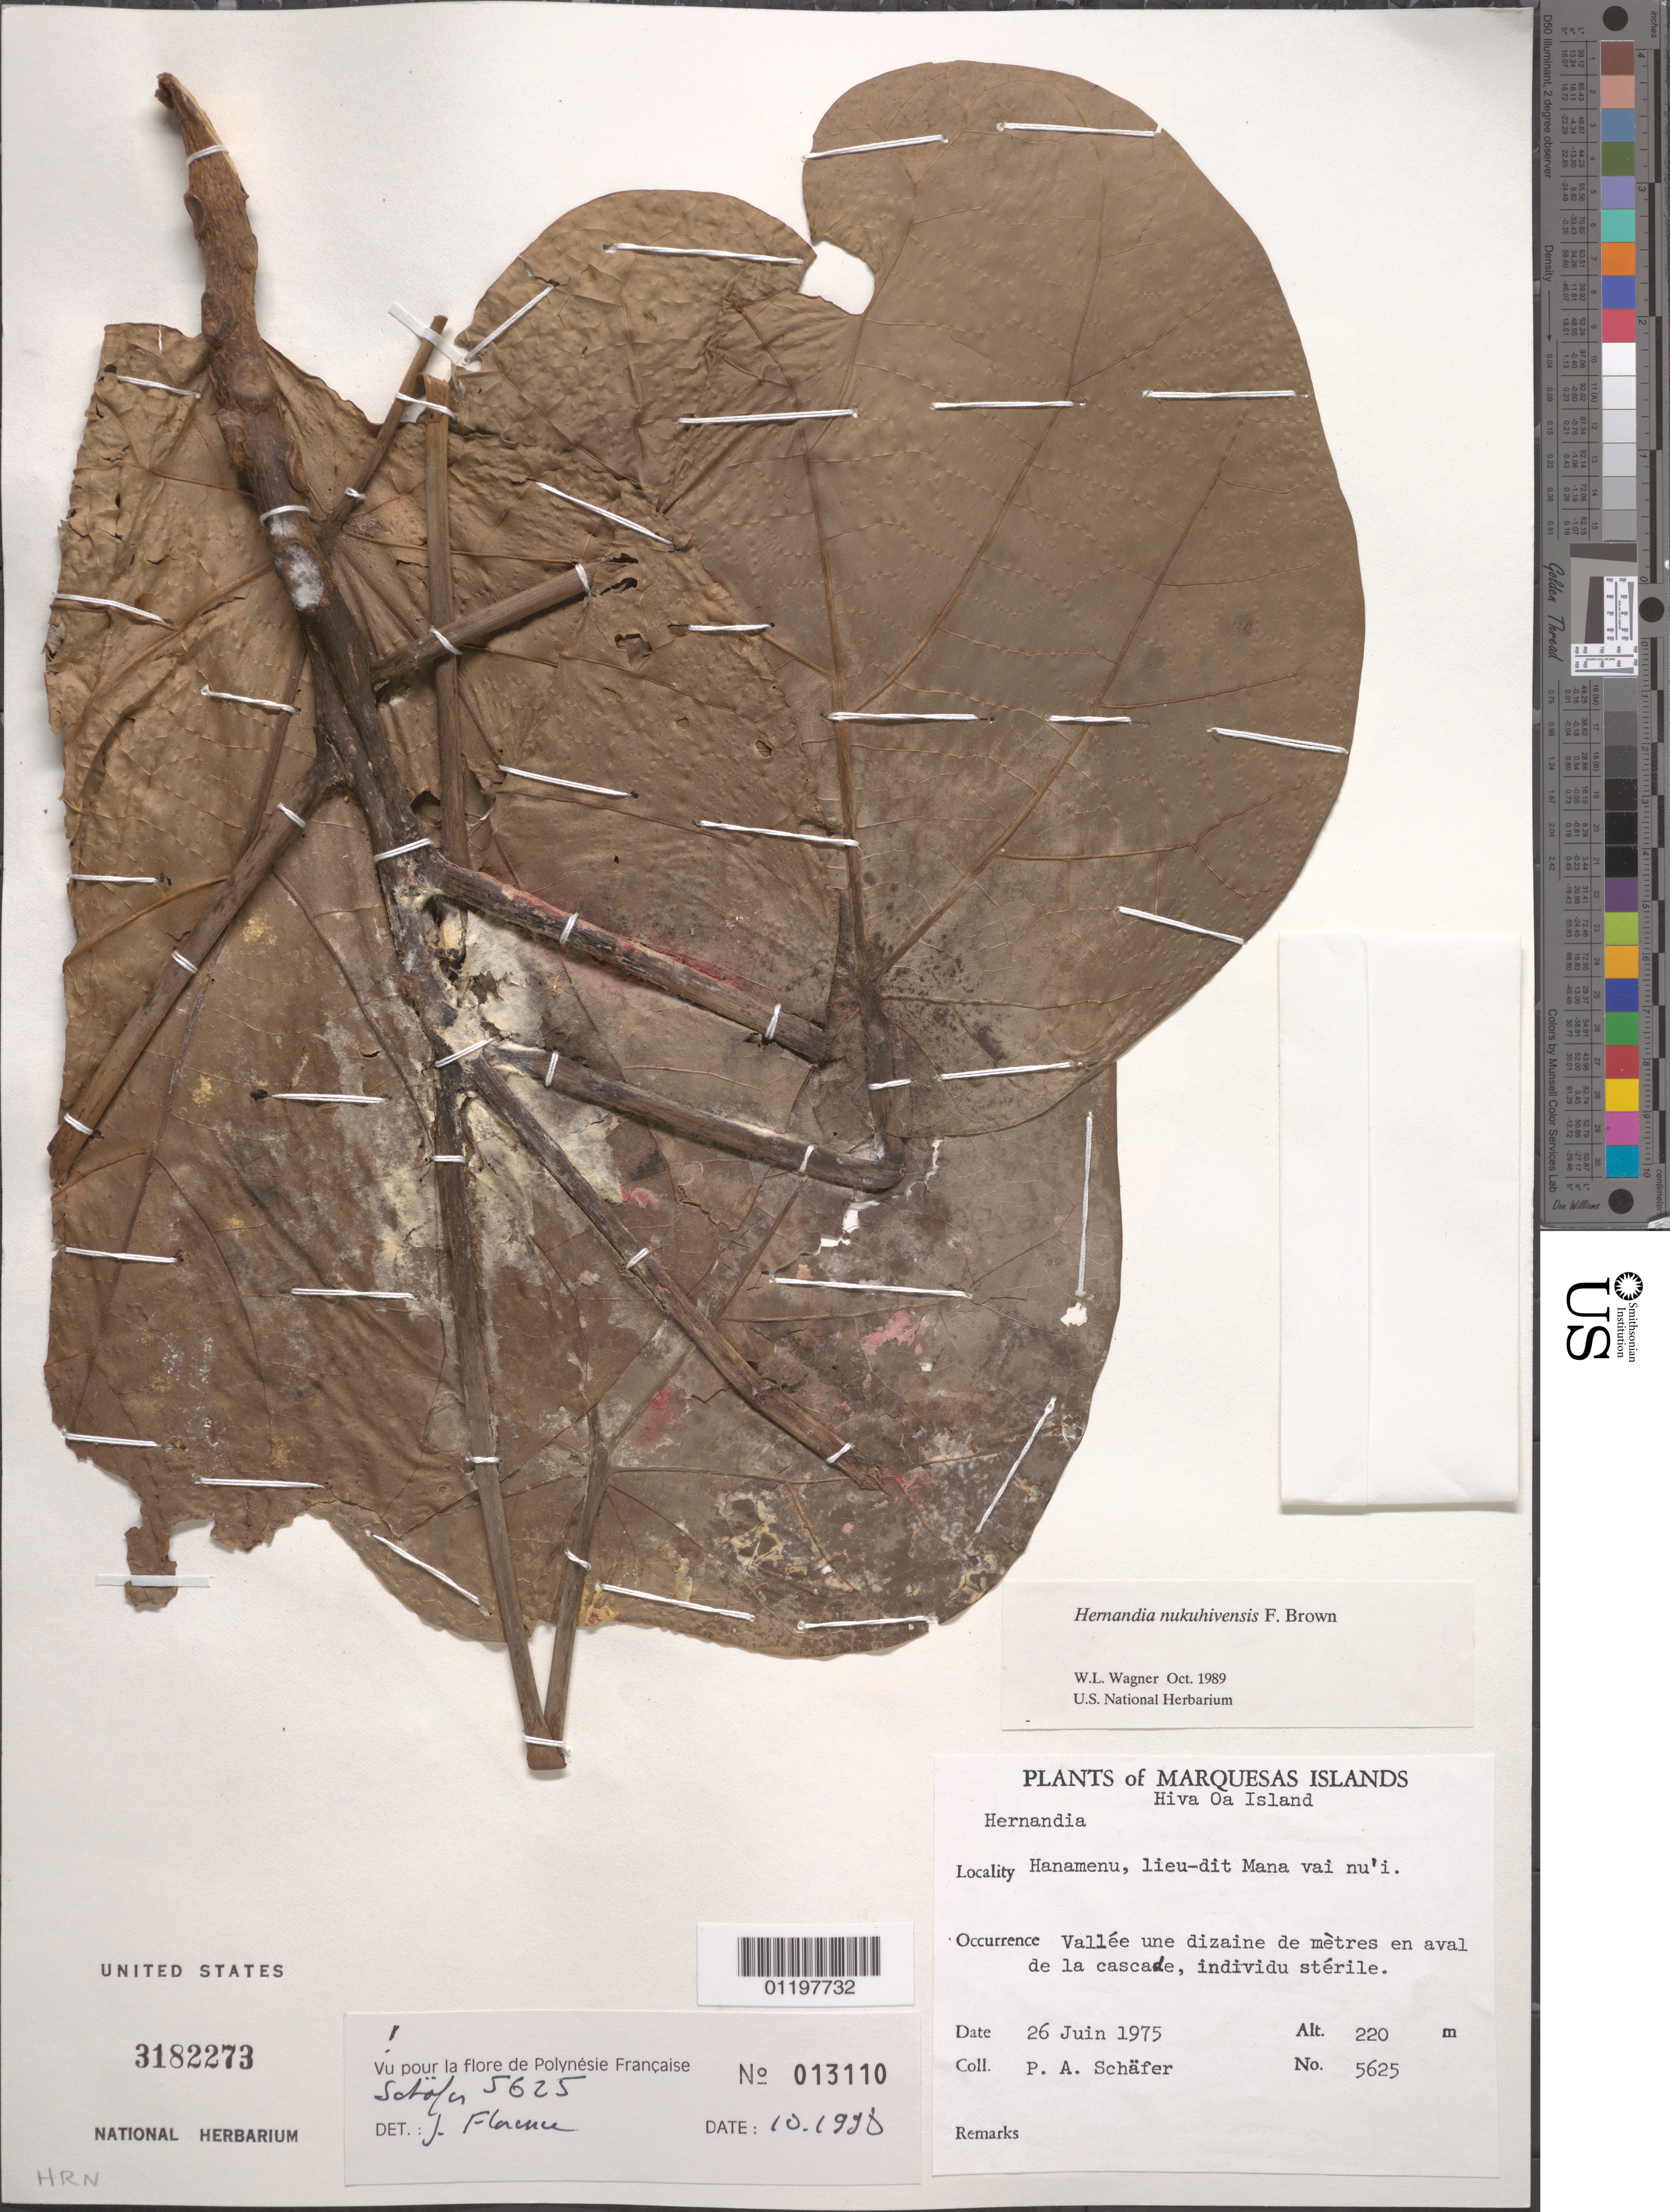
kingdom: Plantae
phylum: Tracheophyta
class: Magnoliopsida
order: Laurales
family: Hernandiaceae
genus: Hernandia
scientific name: Hernandia nukuhivensis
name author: F. Br.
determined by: Wagner, W. L., (BOT), Smithsonian Institution - National Museum of Natural History (UNITED STATES)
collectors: P. A. Schäfer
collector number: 5625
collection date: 1975-06-26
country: French Polynesia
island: Hiva Oa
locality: Hanamenu, lieu dit Mana vai nu'i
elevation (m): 220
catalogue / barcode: US 3182273